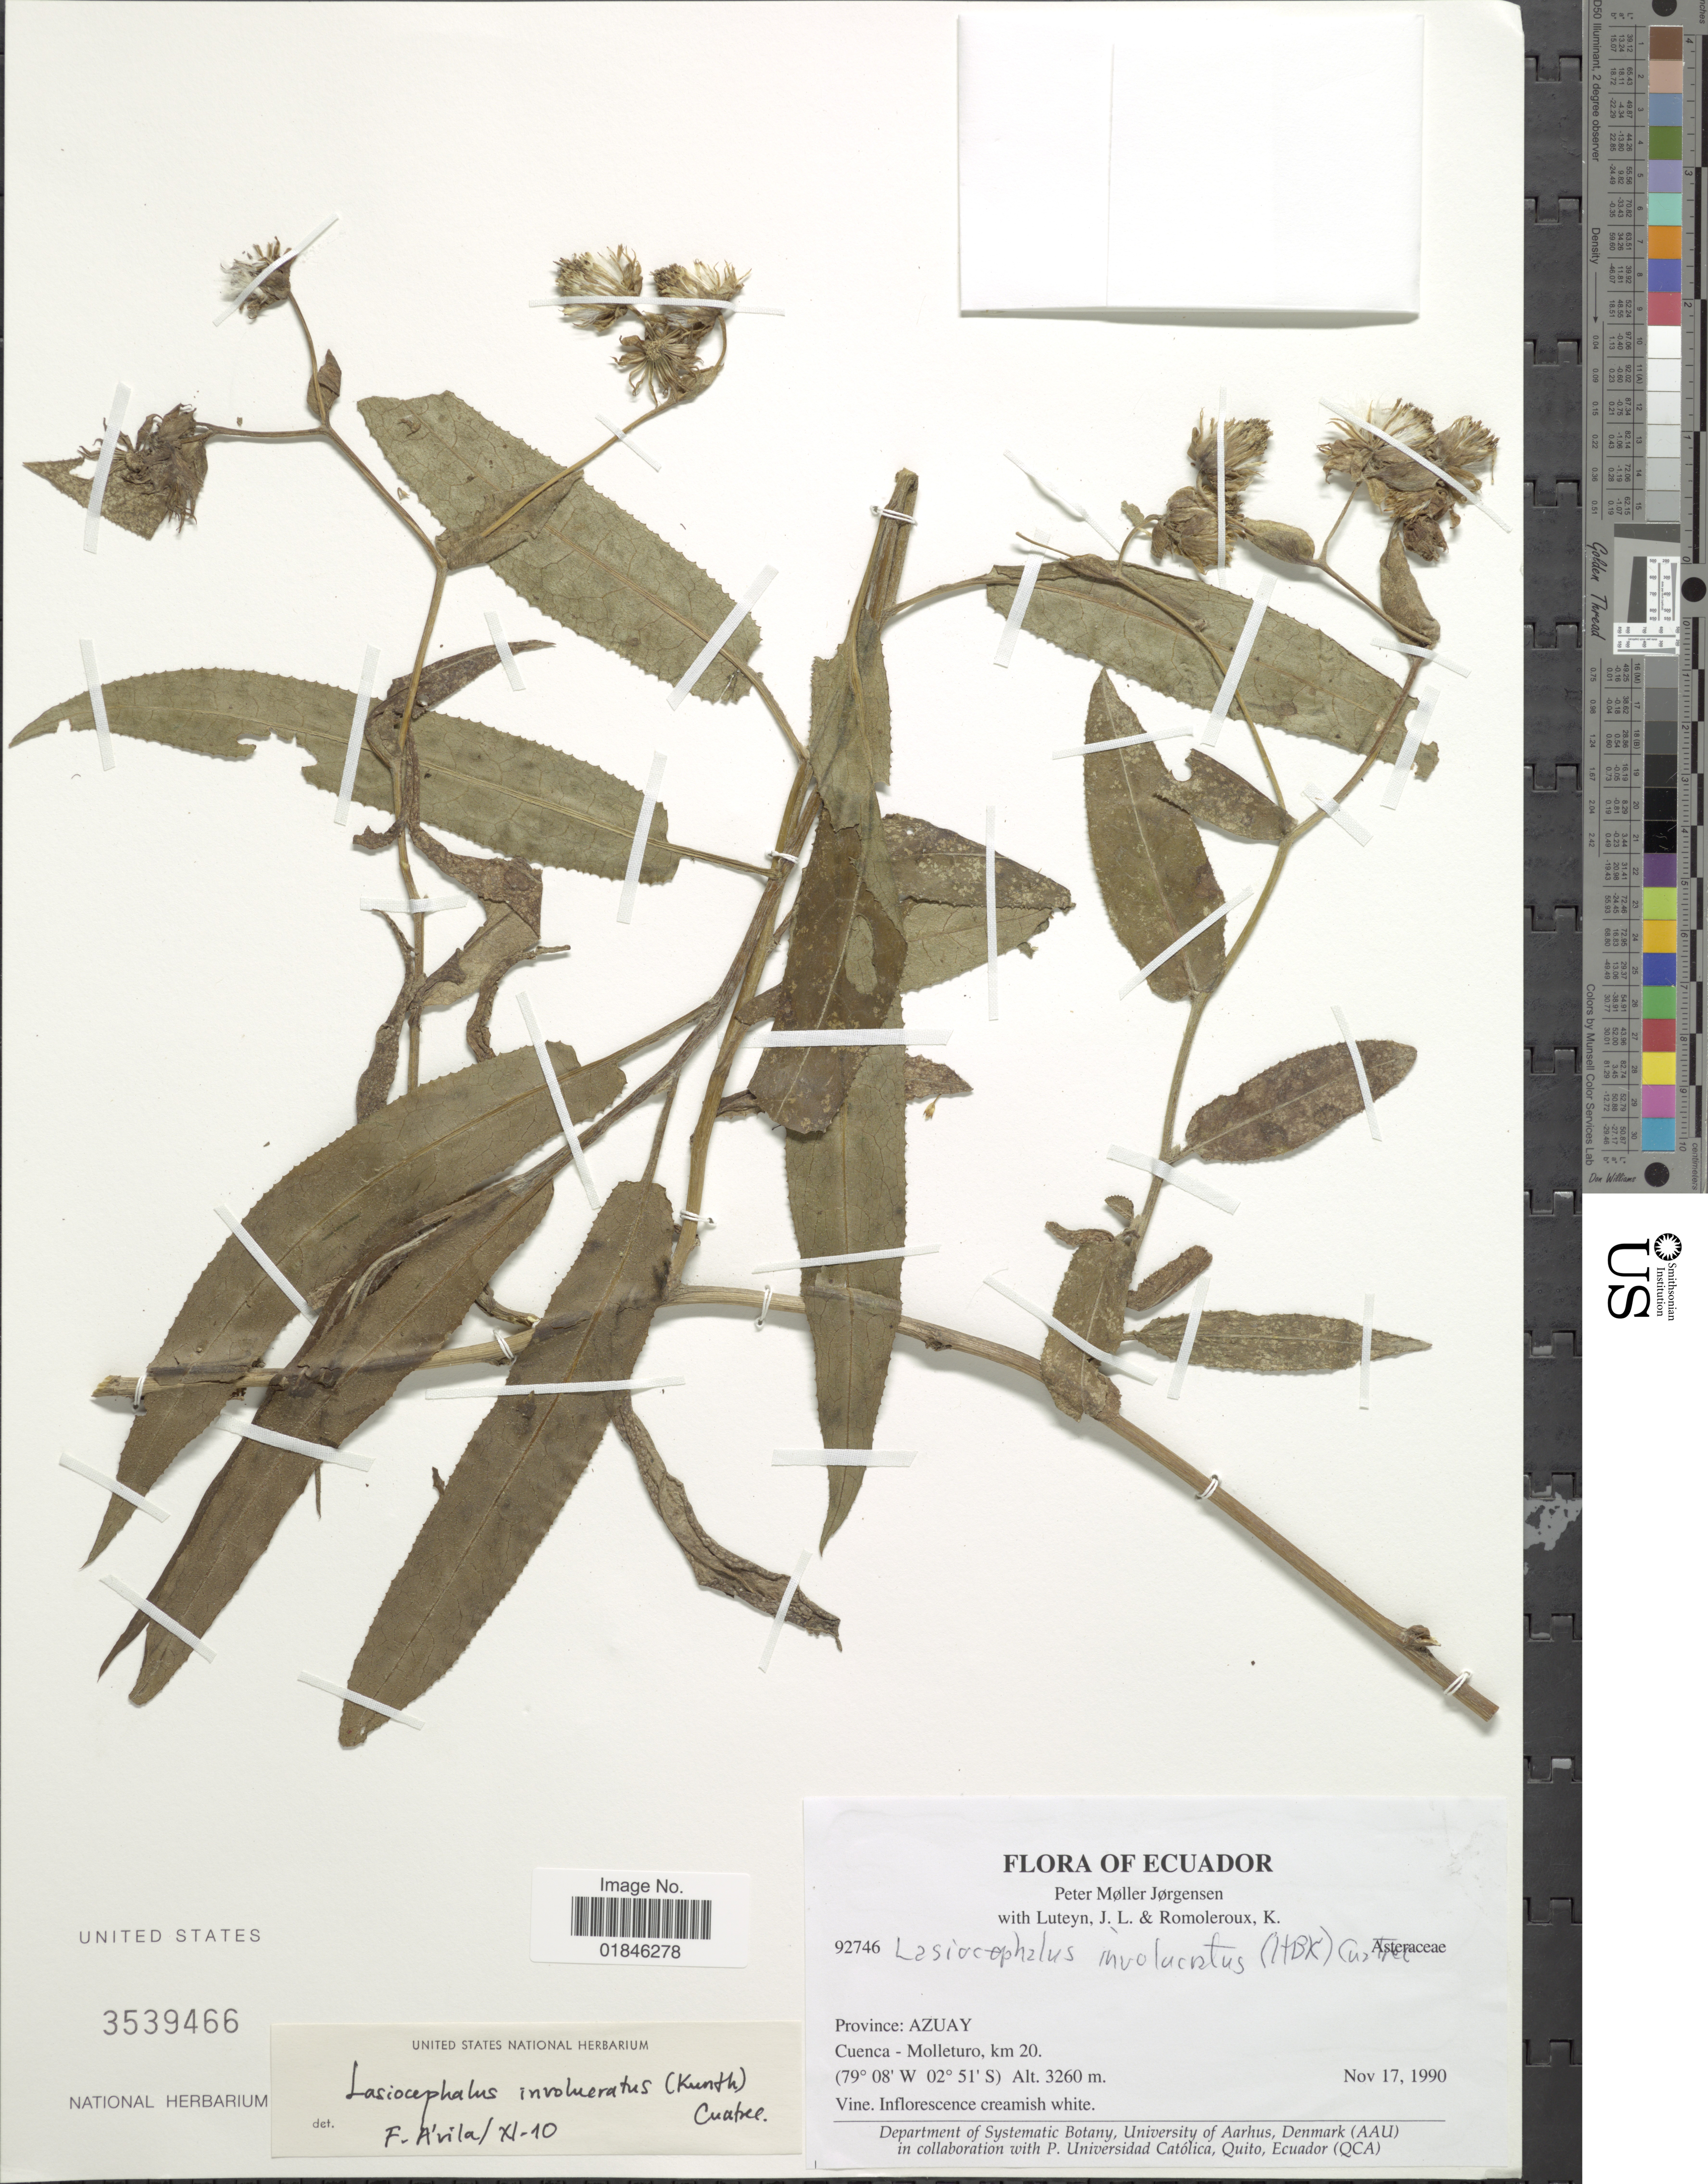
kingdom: Plantae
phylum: Tracheophyta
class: Magnoliopsida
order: Asterales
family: Asteraceae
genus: Senecio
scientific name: Senecio involucratus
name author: (Kunth) DC.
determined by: Salomon, Luciana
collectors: P. M. Jørgensen, J. L. Luteyn & K. Romoleroux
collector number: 92746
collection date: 1990-11-17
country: Ecuador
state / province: Azuay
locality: Province: Azuay. Cuenca - Molleturo, km 20.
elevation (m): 3260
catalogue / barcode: US 3539466